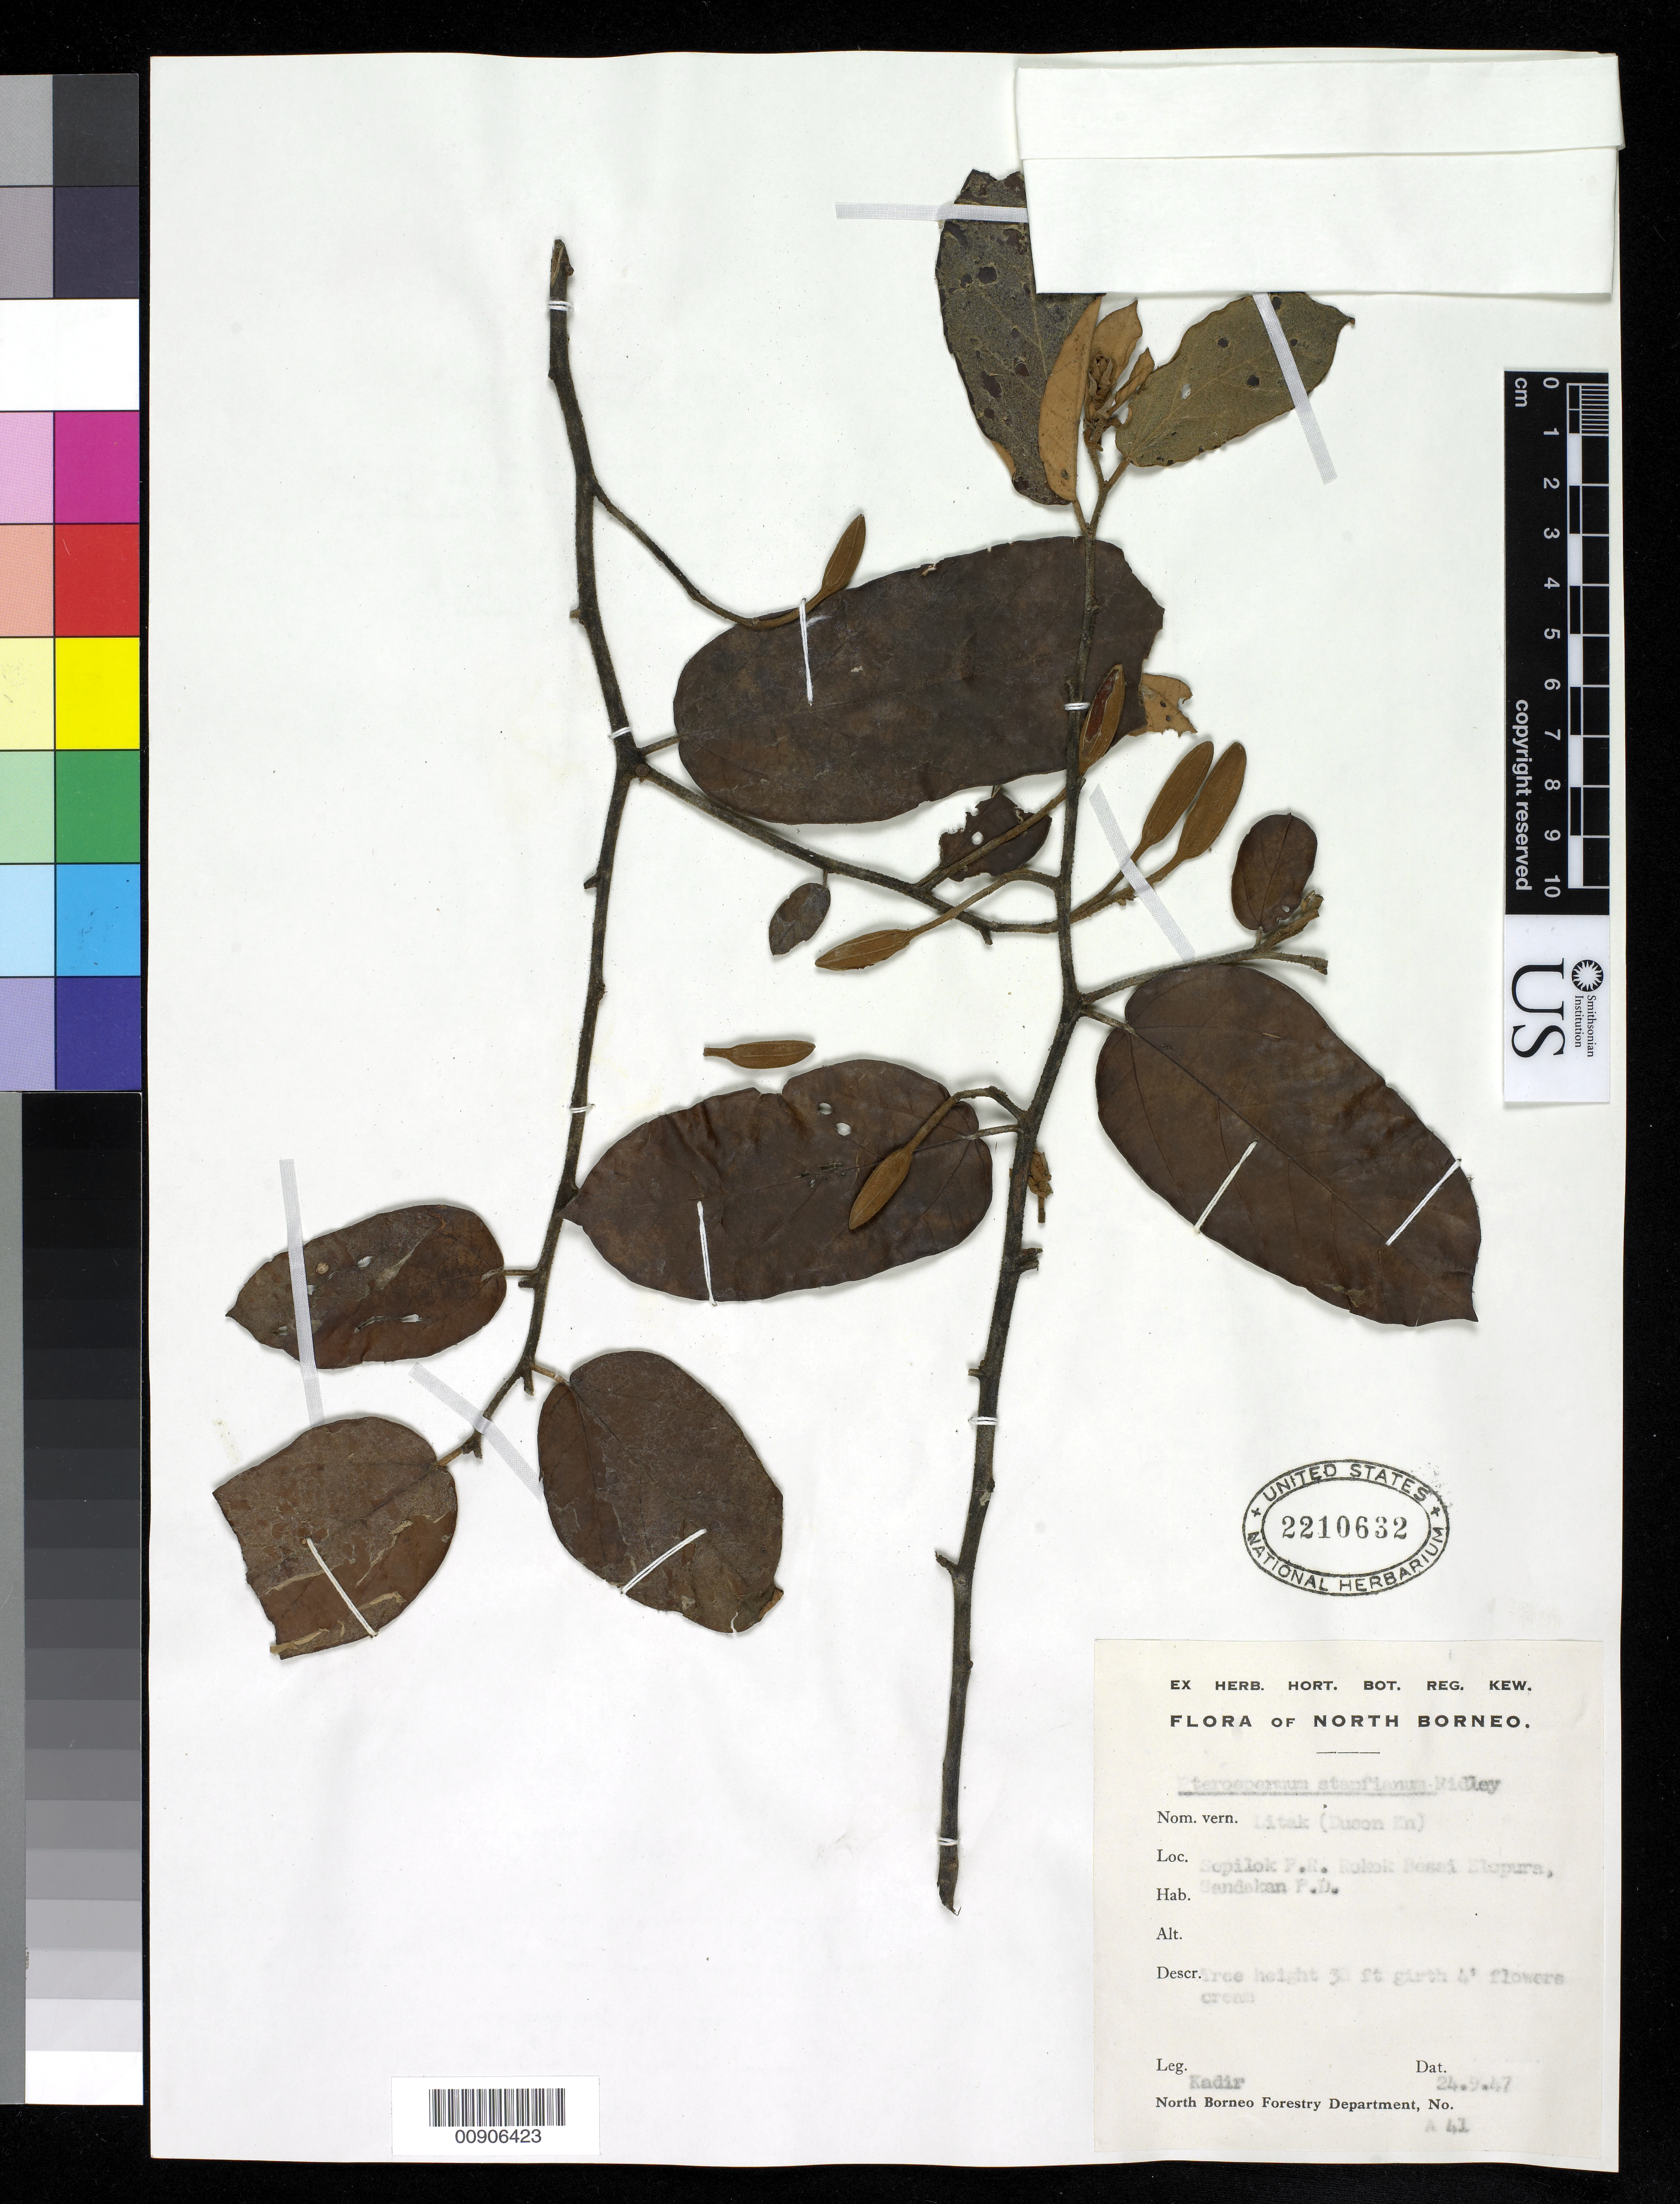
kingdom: Plantae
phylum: Tracheophyta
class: Magnoliopsida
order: Malvales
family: Malvaceae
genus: Pterospermum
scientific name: Pterospermum elongatum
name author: Korth.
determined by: Dorr, L. J., (BOT), Smithsonian Institution - National Museum of Natural History (UNITED STATES)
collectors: Kadir Bin Abdul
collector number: A 41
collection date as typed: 24 Sep 1947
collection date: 1947-09-24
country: Indonesia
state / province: Kalimantan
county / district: Kalimantan Barat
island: Borneo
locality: Sepilik F. R. Rokok Bossai Elopura, Sandakan F. D.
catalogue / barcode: US 2210632